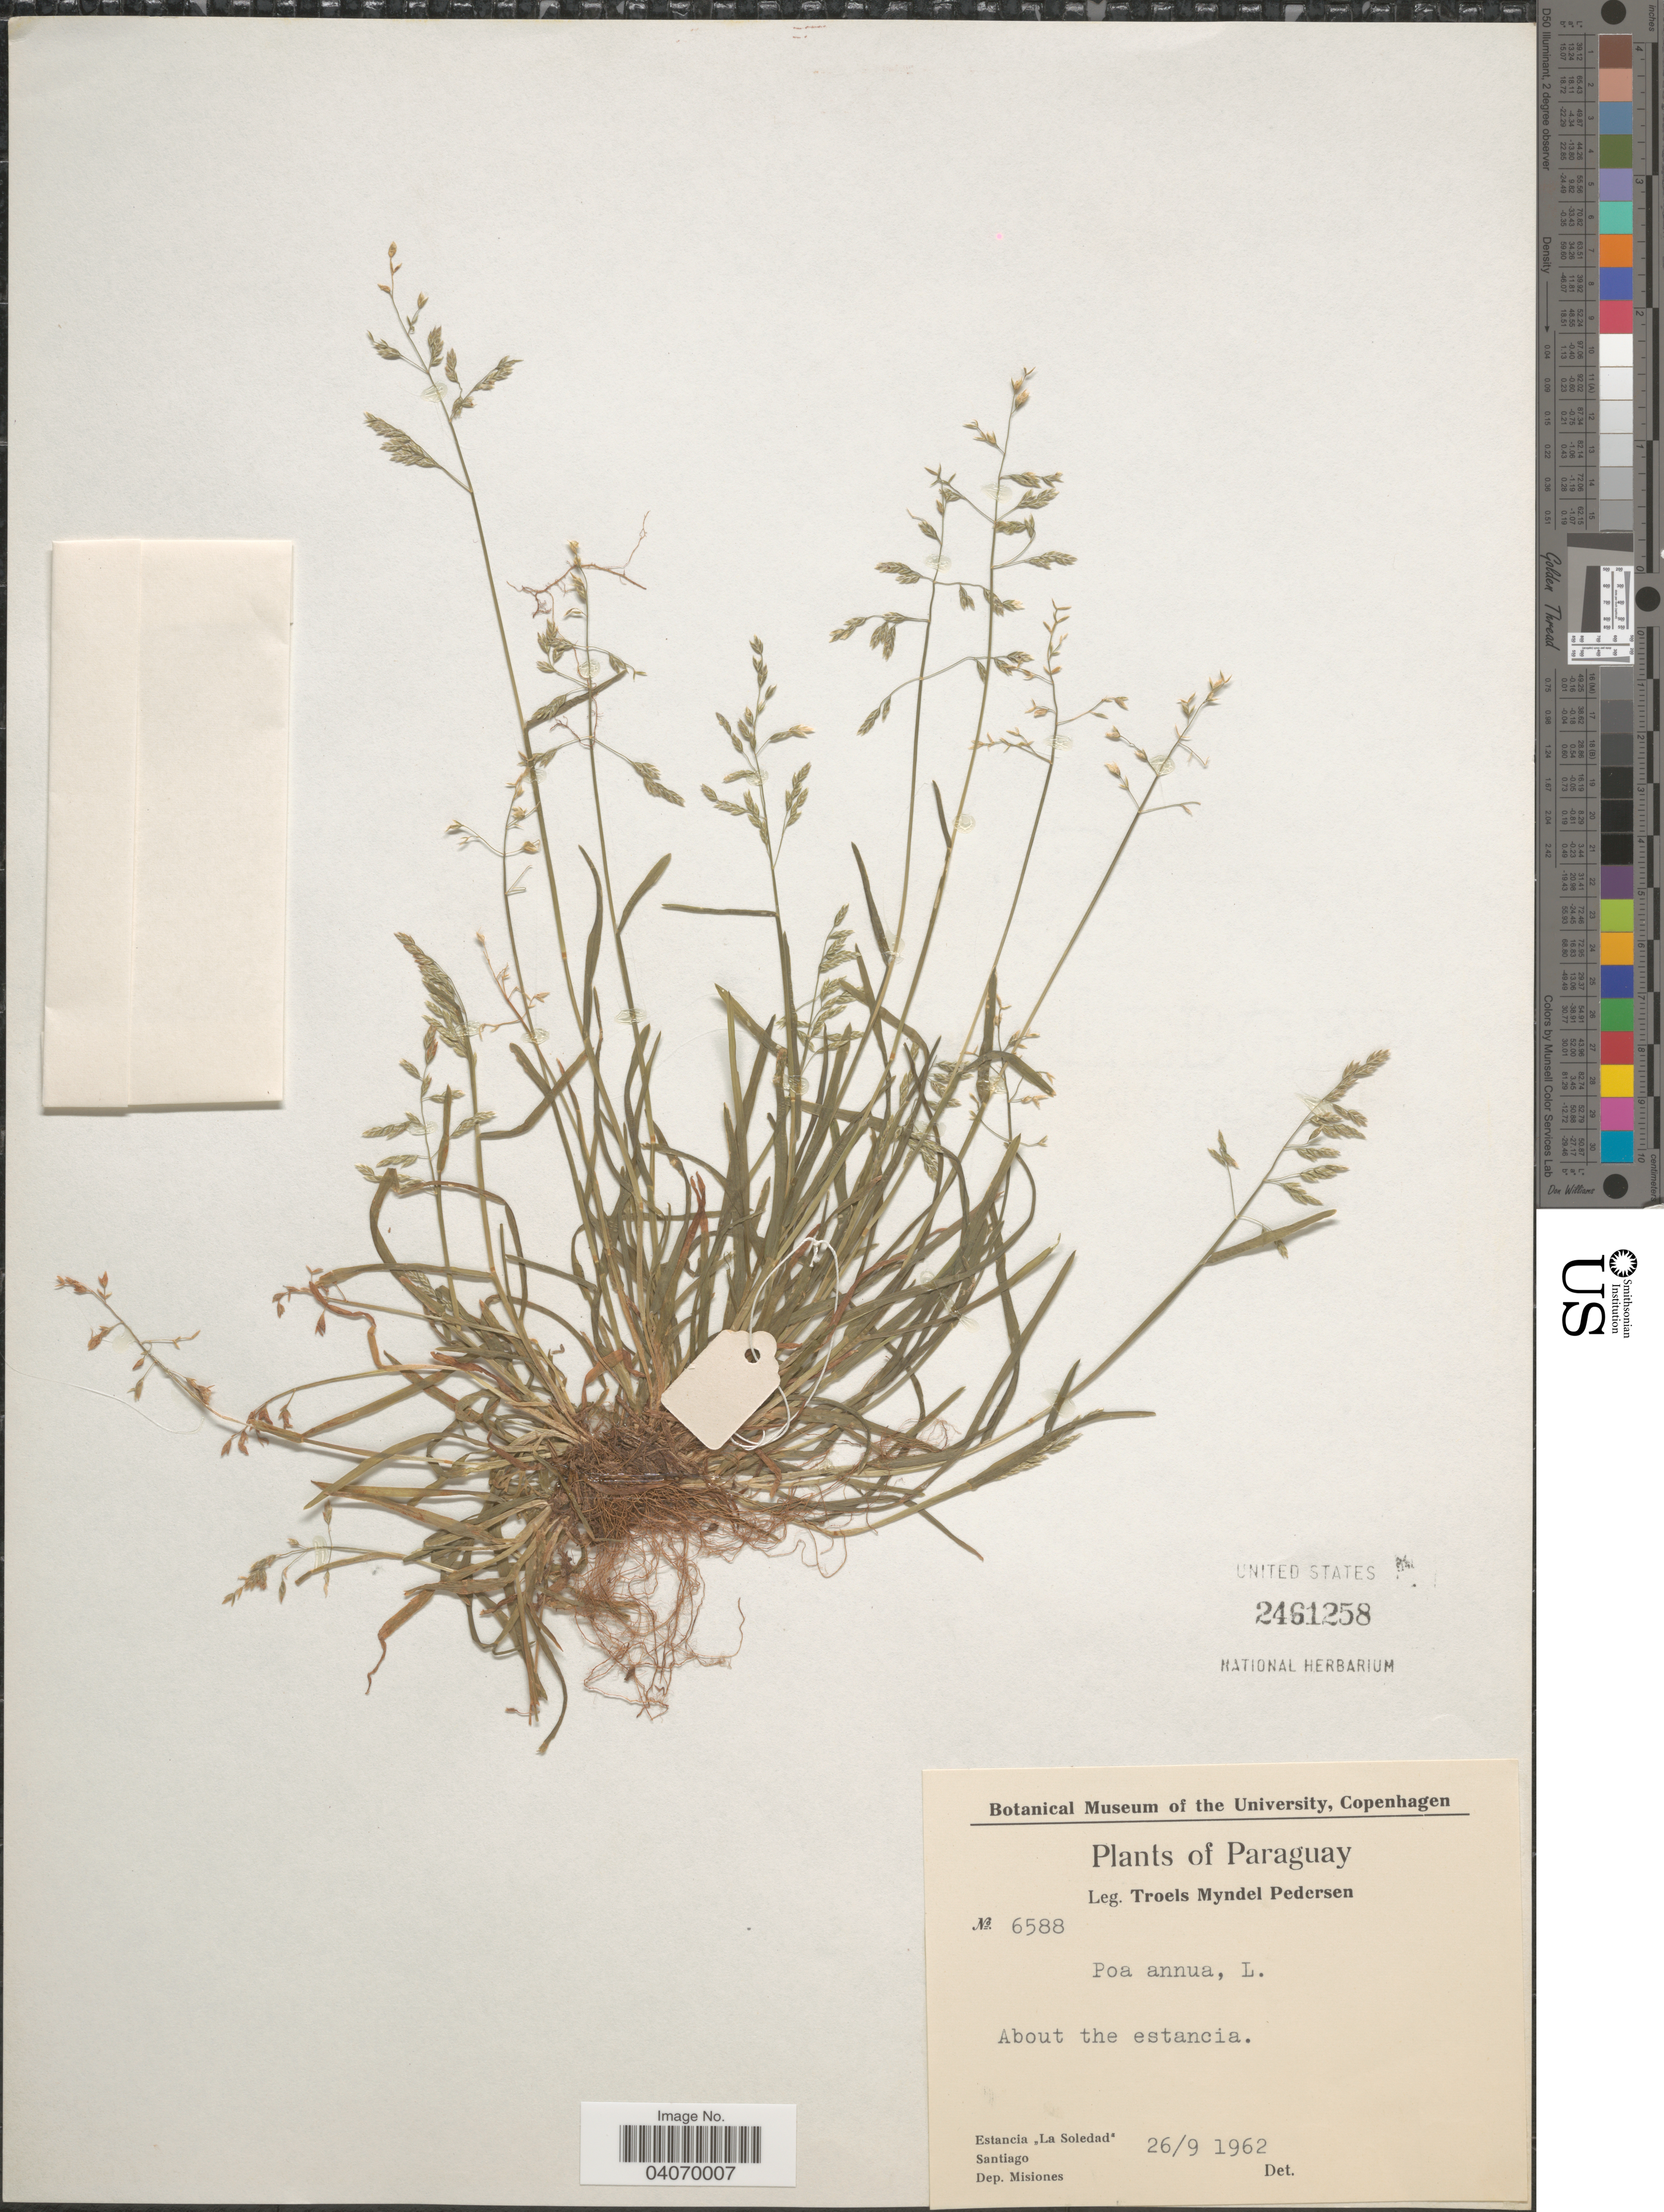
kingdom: Plantae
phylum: Tracheophyta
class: Liliopsida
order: Poales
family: Poaceae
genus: Poa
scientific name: Poa annua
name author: L.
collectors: T. Pederson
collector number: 6588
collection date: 1962-09-26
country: Paraguay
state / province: Misiones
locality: Estancia "La Soledad". Santiago. Dep. Misiones.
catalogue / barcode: US 2461258